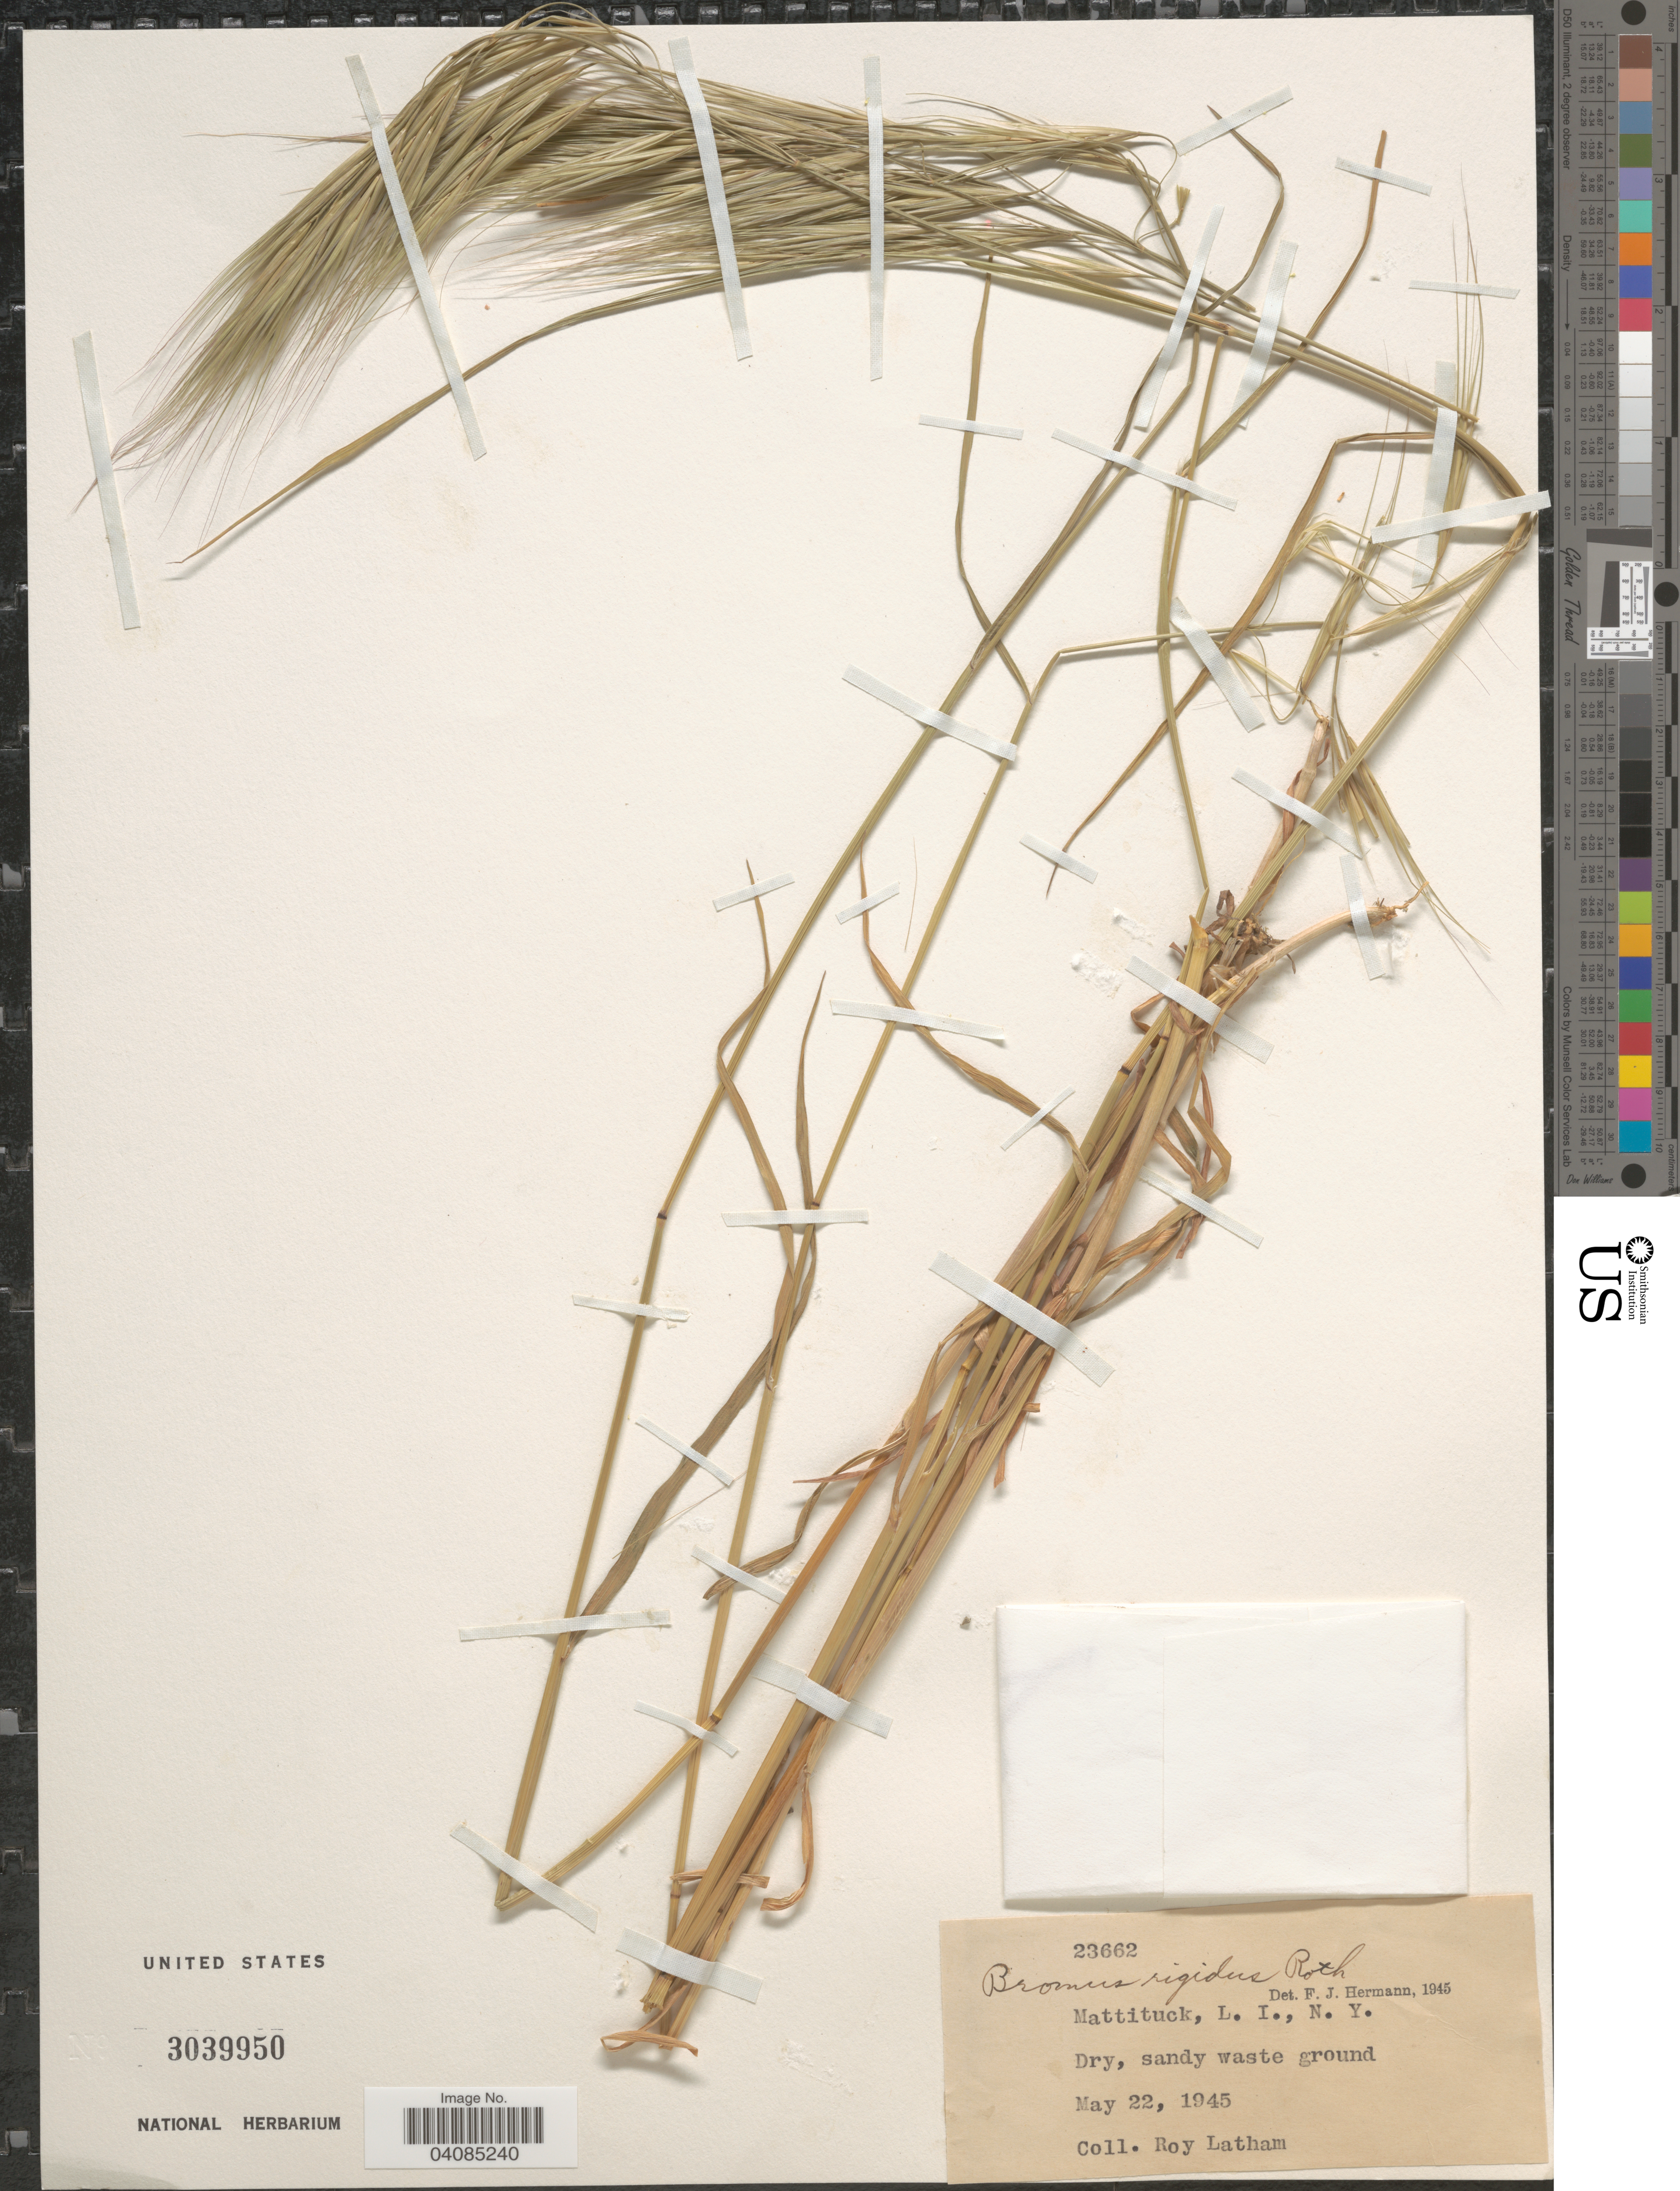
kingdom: Plantae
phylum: Tracheophyta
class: Liliopsida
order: Poales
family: Poaceae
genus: Bromus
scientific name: Bromus rigidus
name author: Roth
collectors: R. Latham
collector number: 23662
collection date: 1945-05-22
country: United States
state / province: New York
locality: Mattituck, L. I. Dry, sandy waste ground.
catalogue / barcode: US 3039950